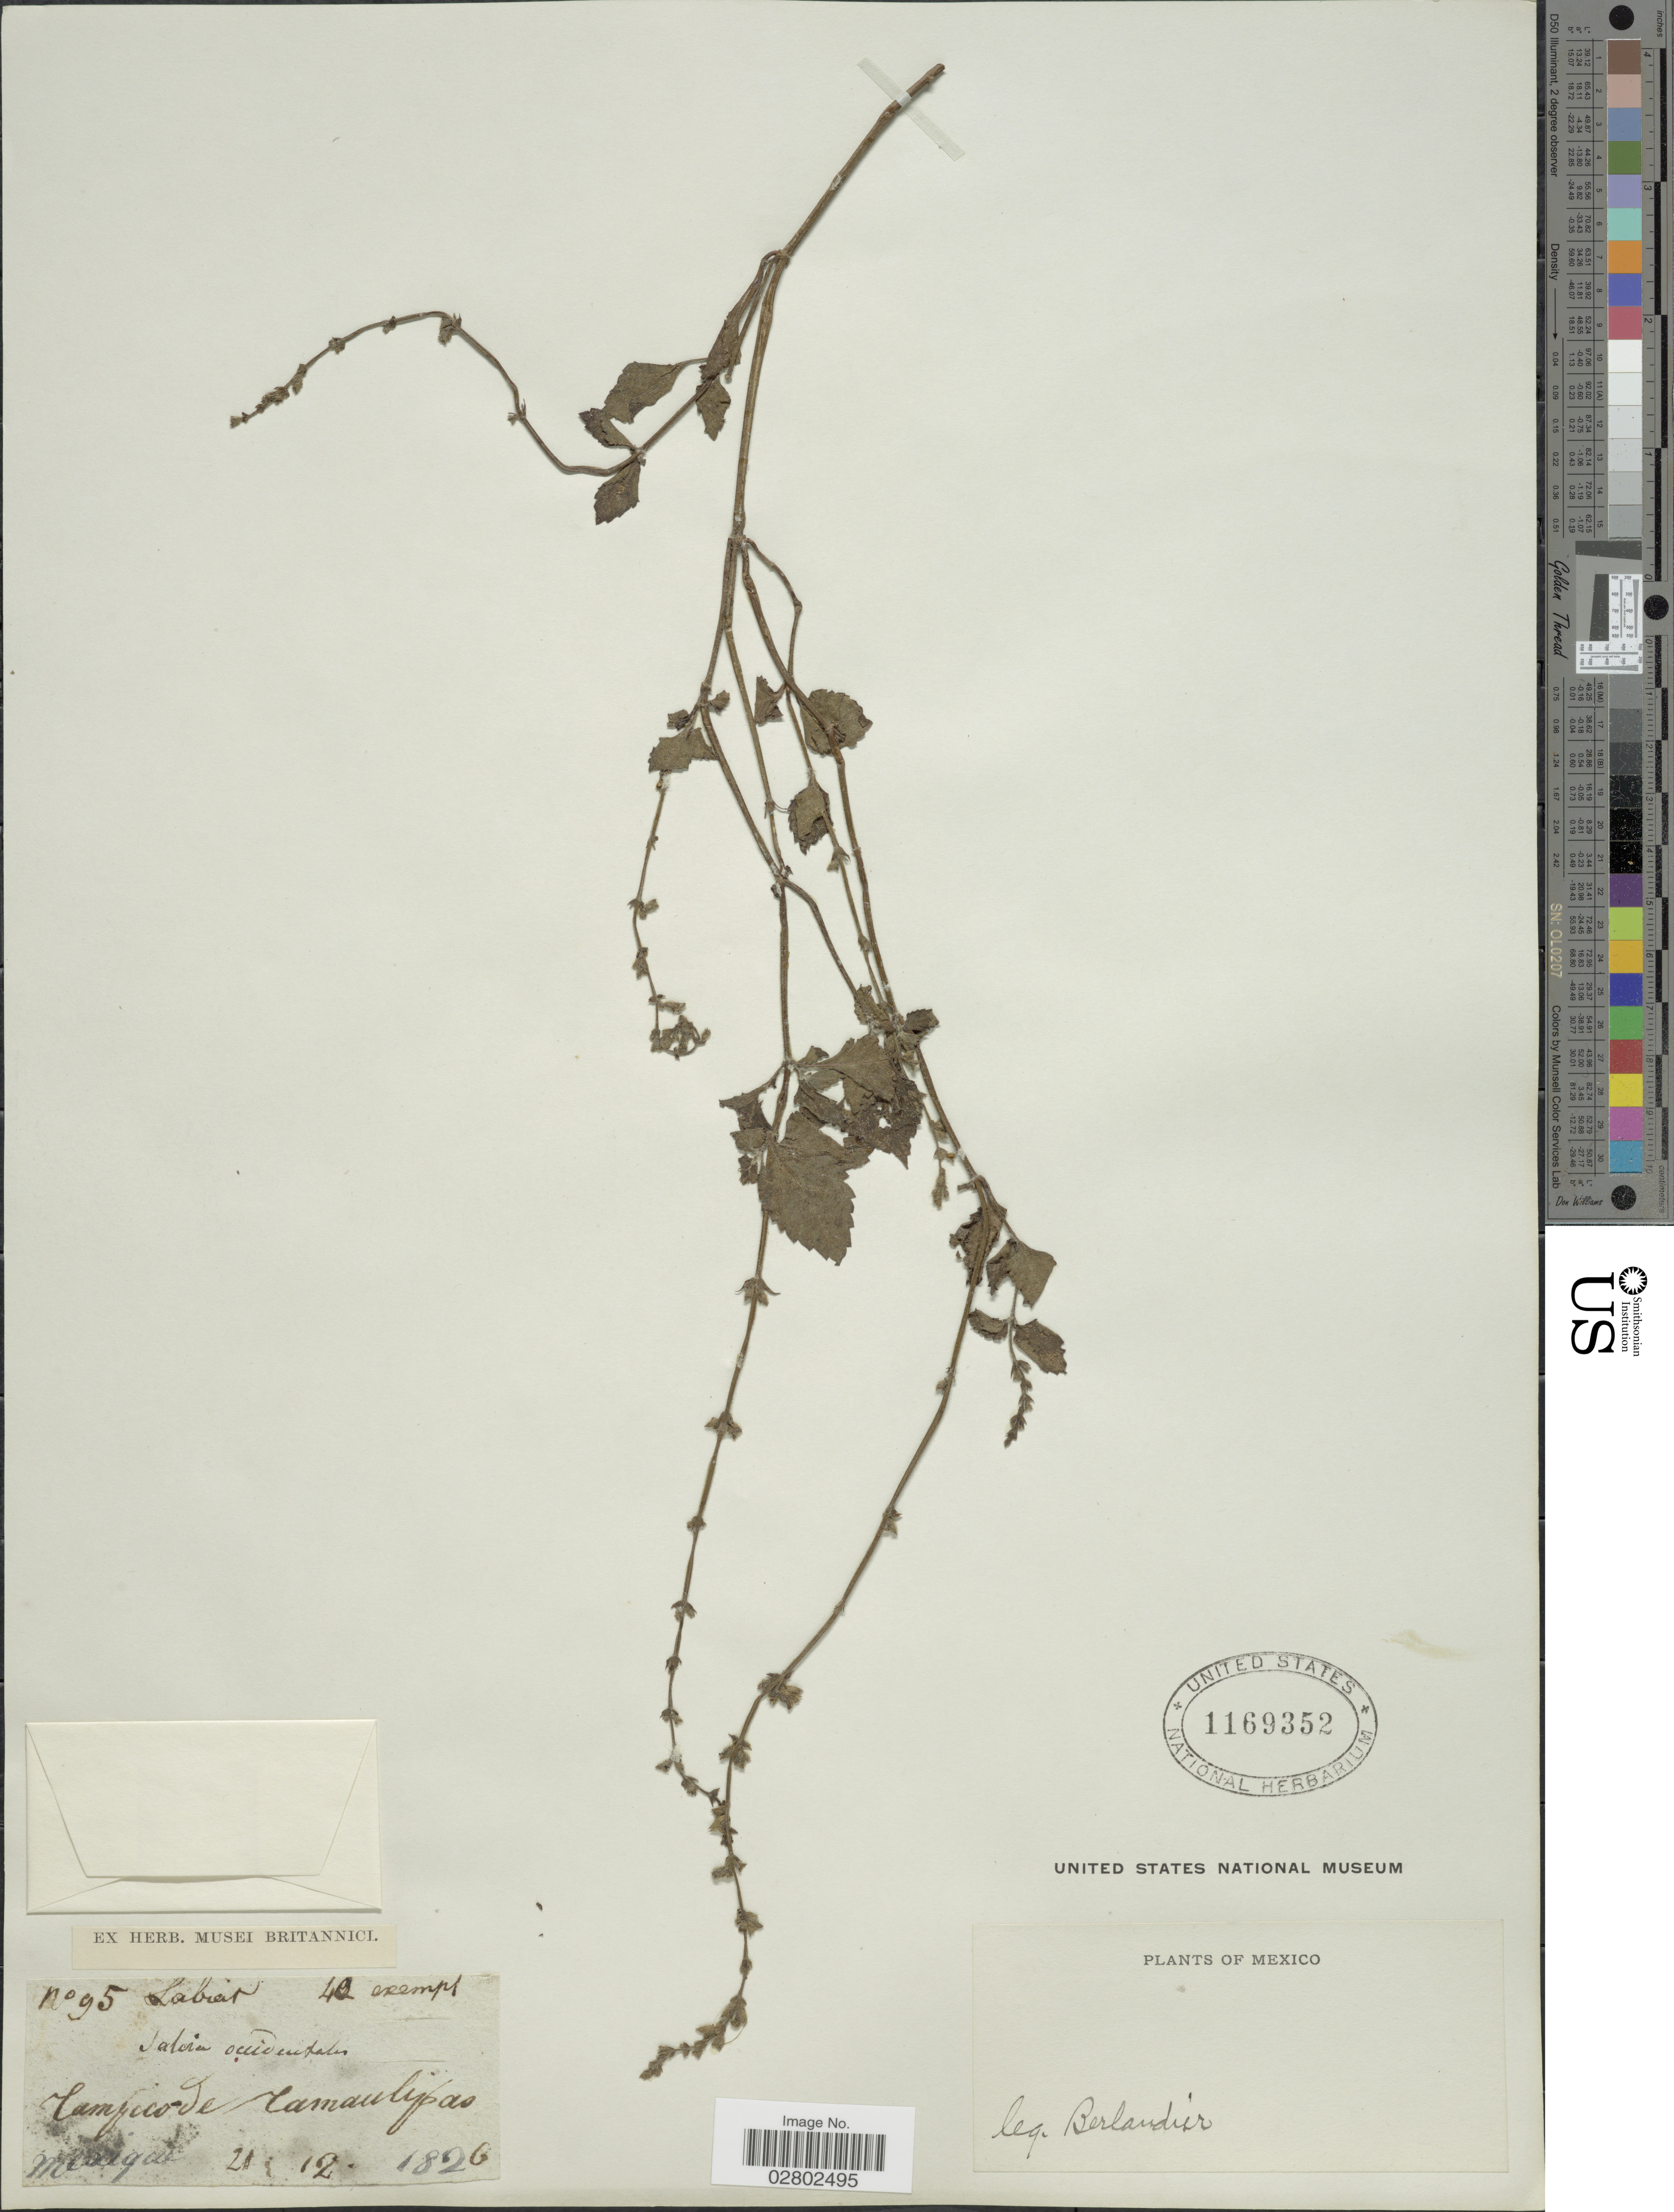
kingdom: Plantae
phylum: Tracheophyta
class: Magnoliopsida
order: Lamiales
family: Lamiaceae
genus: Salvia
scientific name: Salvia occidentalis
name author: Sw.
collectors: J. L. Berlandier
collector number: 95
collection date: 1826-12-21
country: Mexico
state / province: Tamaulipas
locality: Tampico de Tamaulipas.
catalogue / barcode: US 1169352